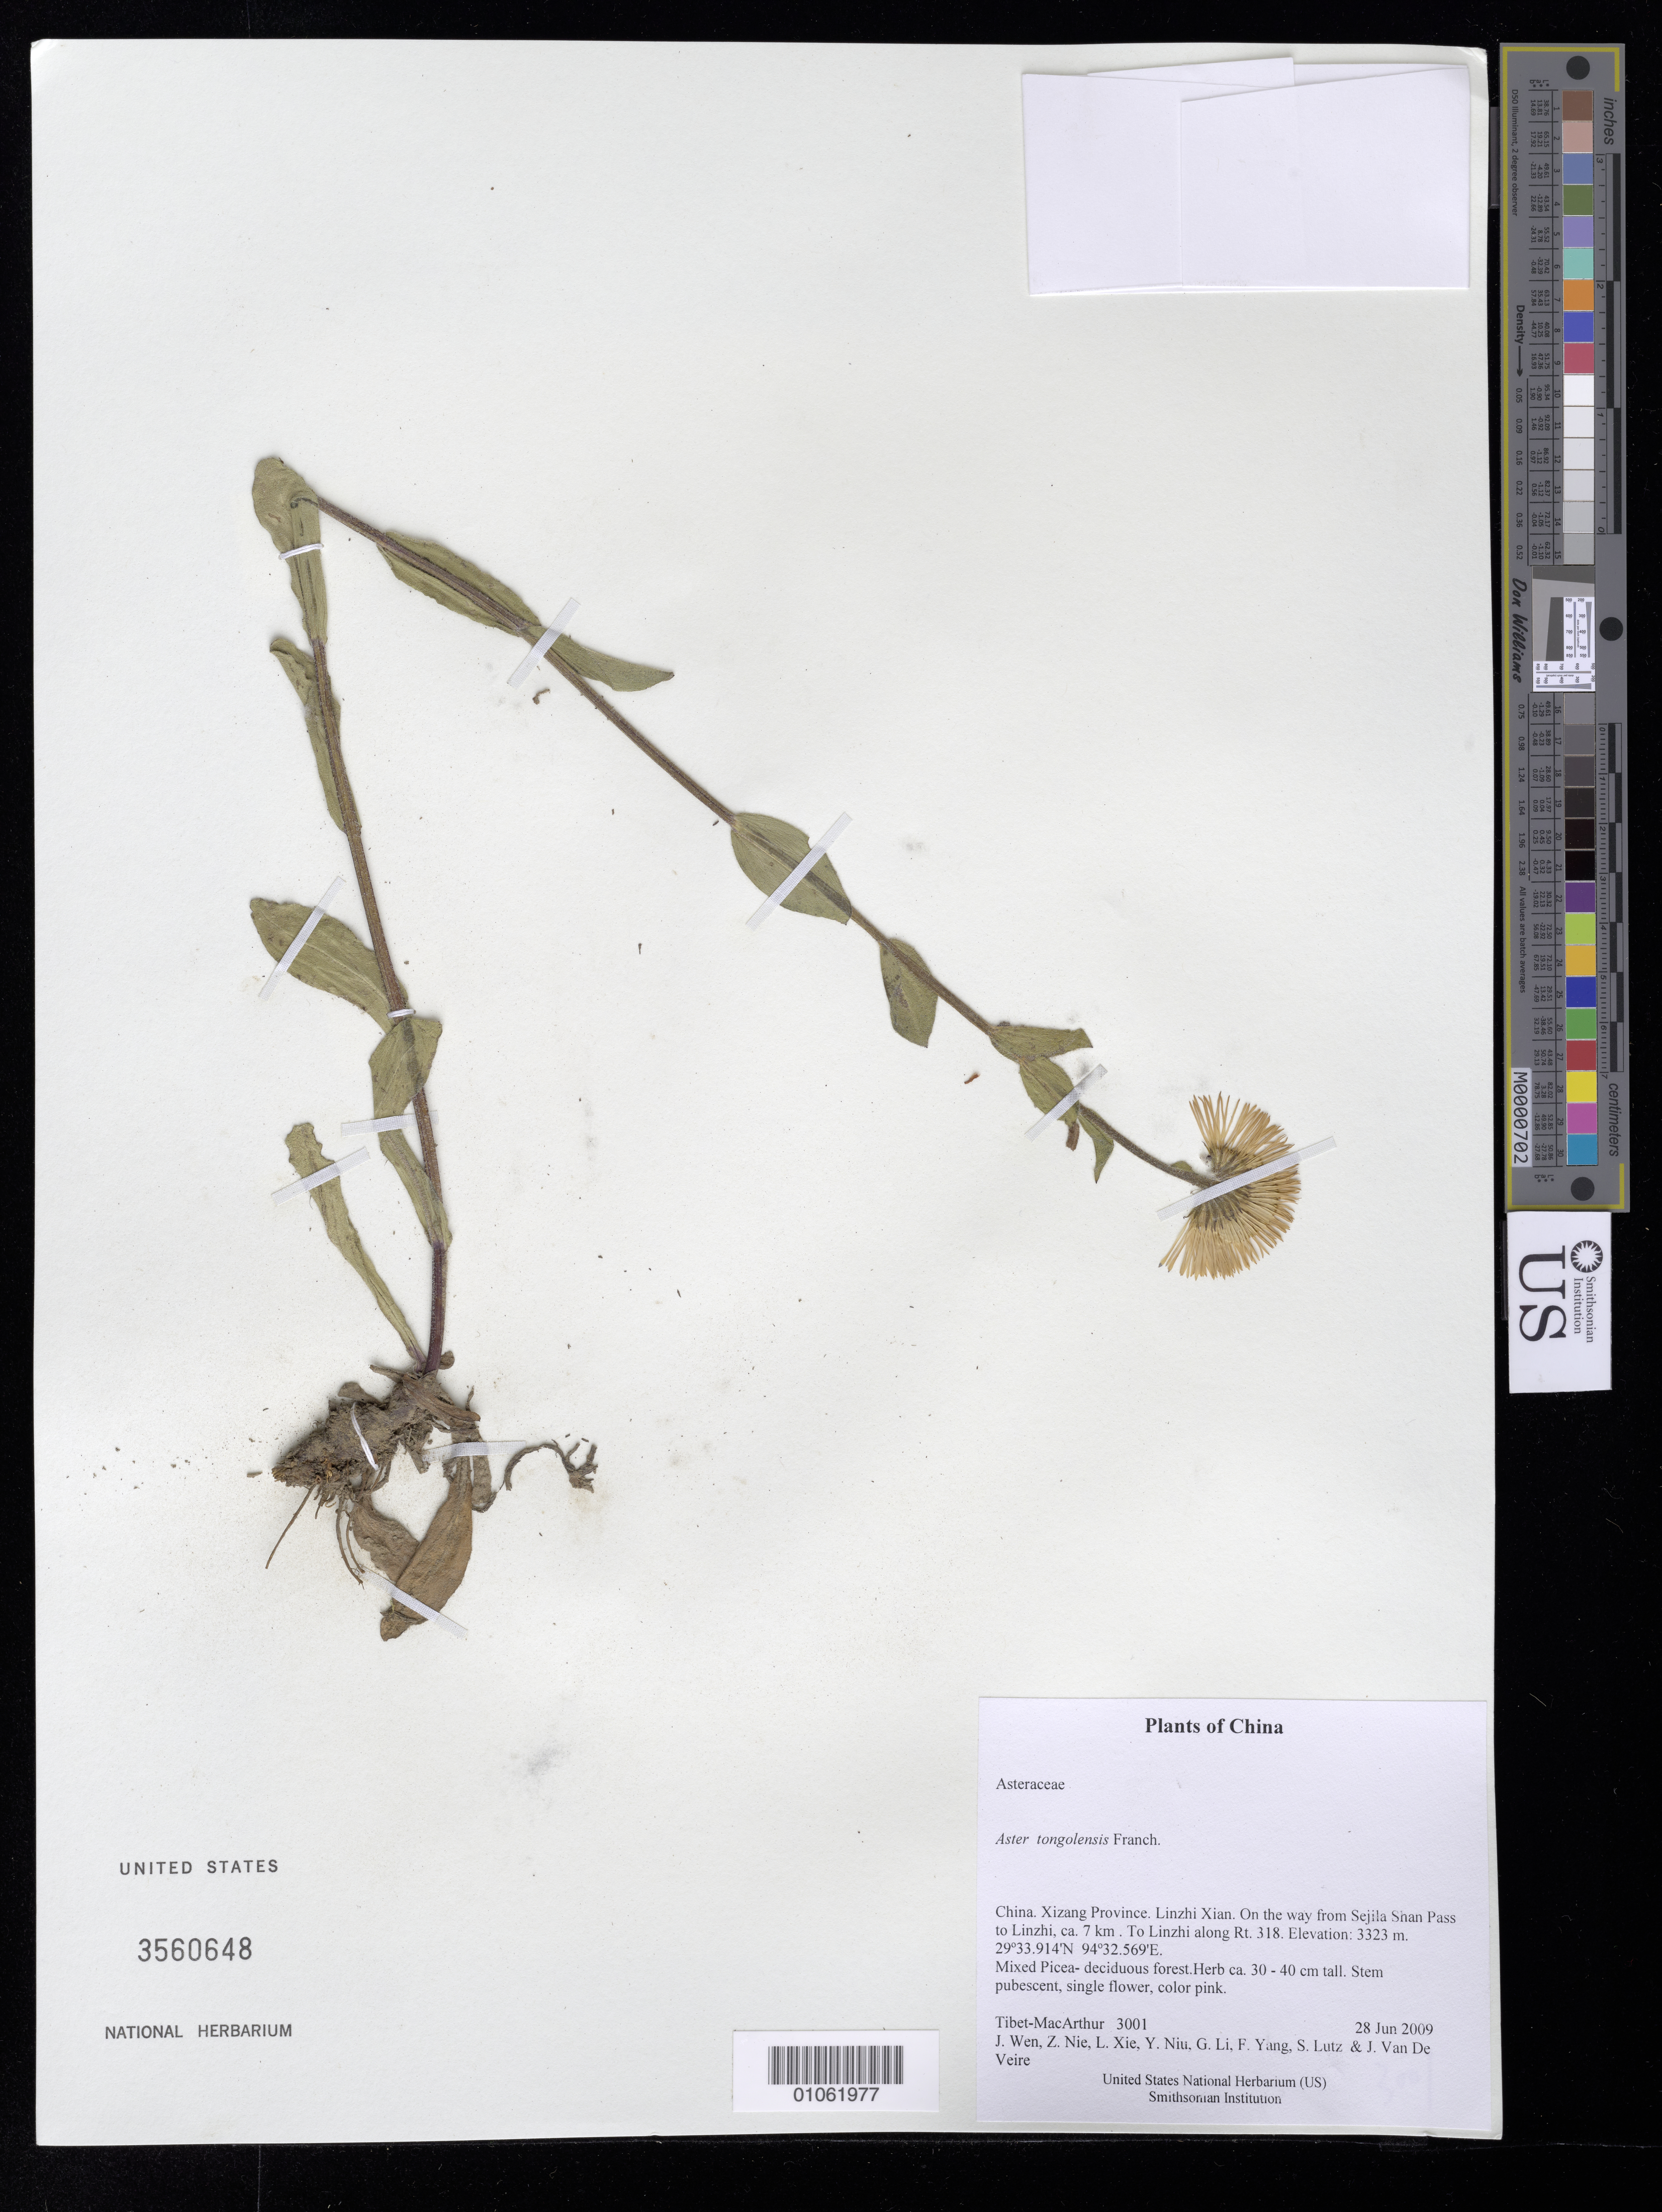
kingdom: Plantae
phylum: Tracheophyta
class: Magnoliopsida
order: Asterales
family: Asteraceae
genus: Aster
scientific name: Aster tongolensis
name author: Franch.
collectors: Tibet-MacArthur, J. Wen, Z. Nie, L. Xie, Y. Niu, G. Li, F. Yang, S. Lutz & J. Van De Veire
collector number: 3001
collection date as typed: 28 Jun 2009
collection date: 2009-06-28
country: China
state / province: Xizang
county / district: Linzhi Xian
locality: On the way from Sejila Shan Pass to Linzhi, ca. 7 km . To Linzhi along Rt. 318.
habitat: Mixed Picea- deciduous forest.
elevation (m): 3323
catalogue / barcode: US 3560648